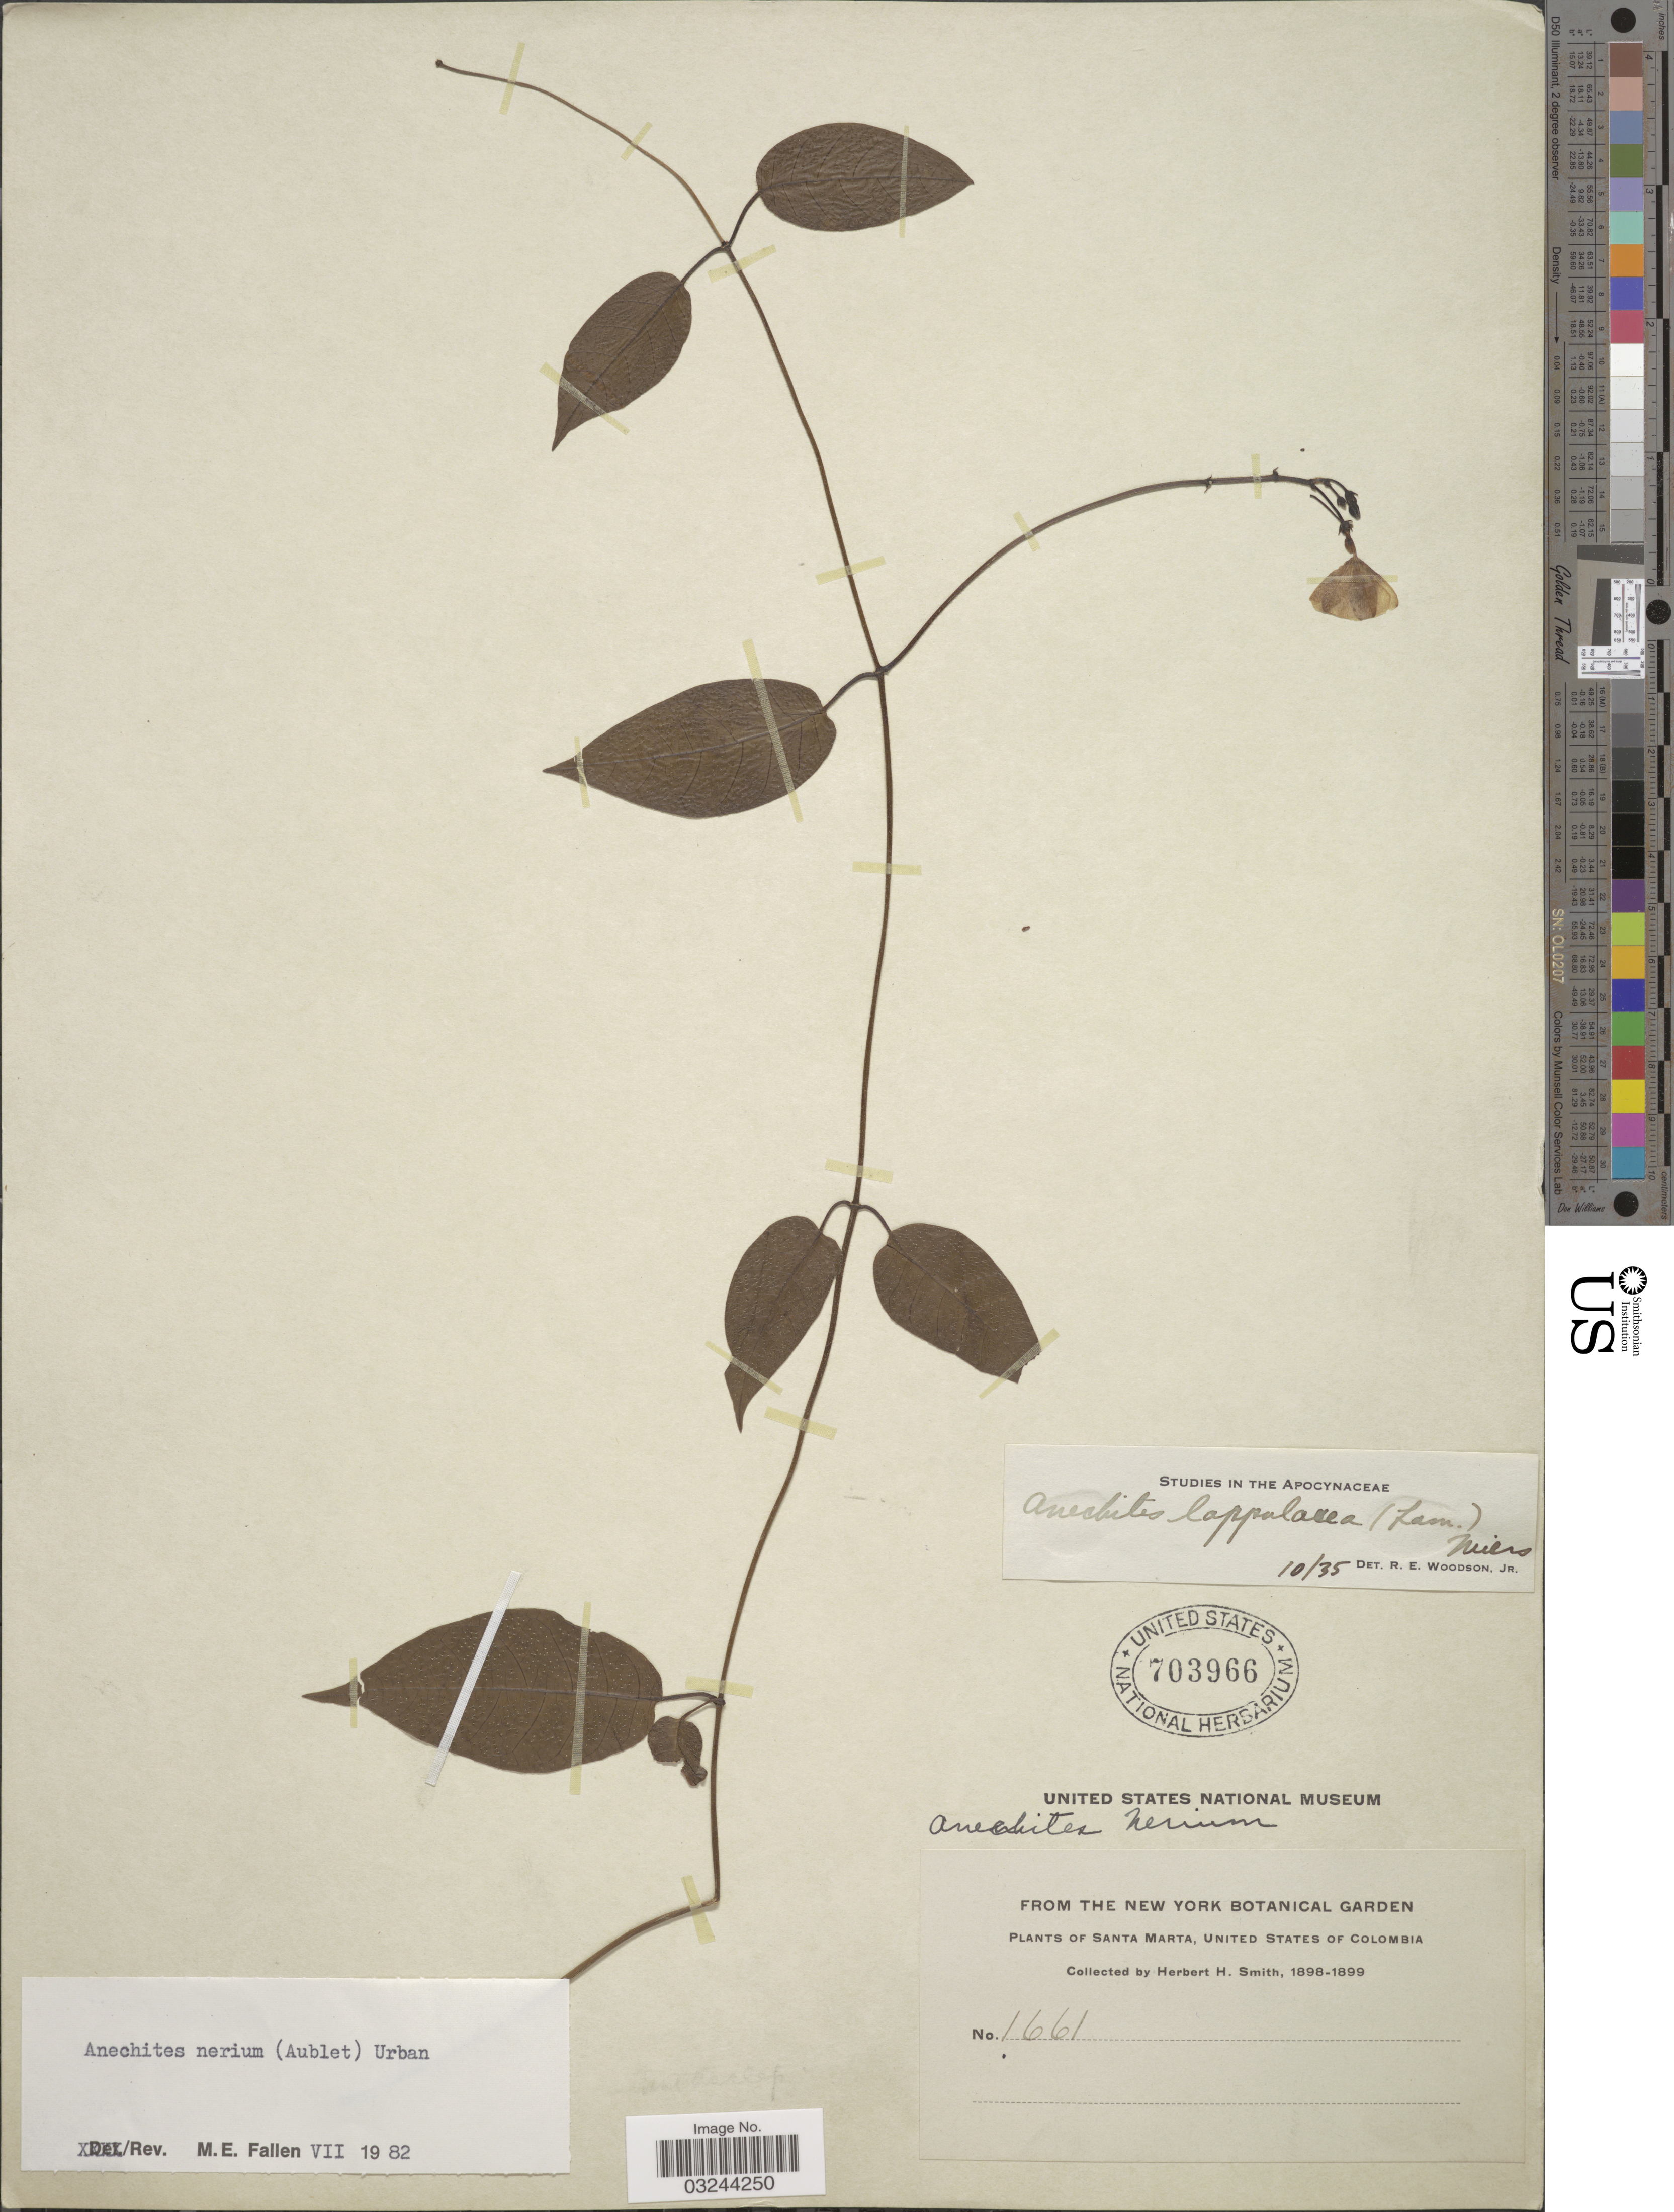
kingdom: Plantae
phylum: Tracheophyta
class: Magnoliopsida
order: Gentianales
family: Apocynaceae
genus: Anechites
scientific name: Anechites nerium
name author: (Aubl.) Urb.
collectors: Herbert H. Smith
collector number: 1661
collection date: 1898/1899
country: Colombia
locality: Santa Marta, United States of Colombia.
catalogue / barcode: US 703966